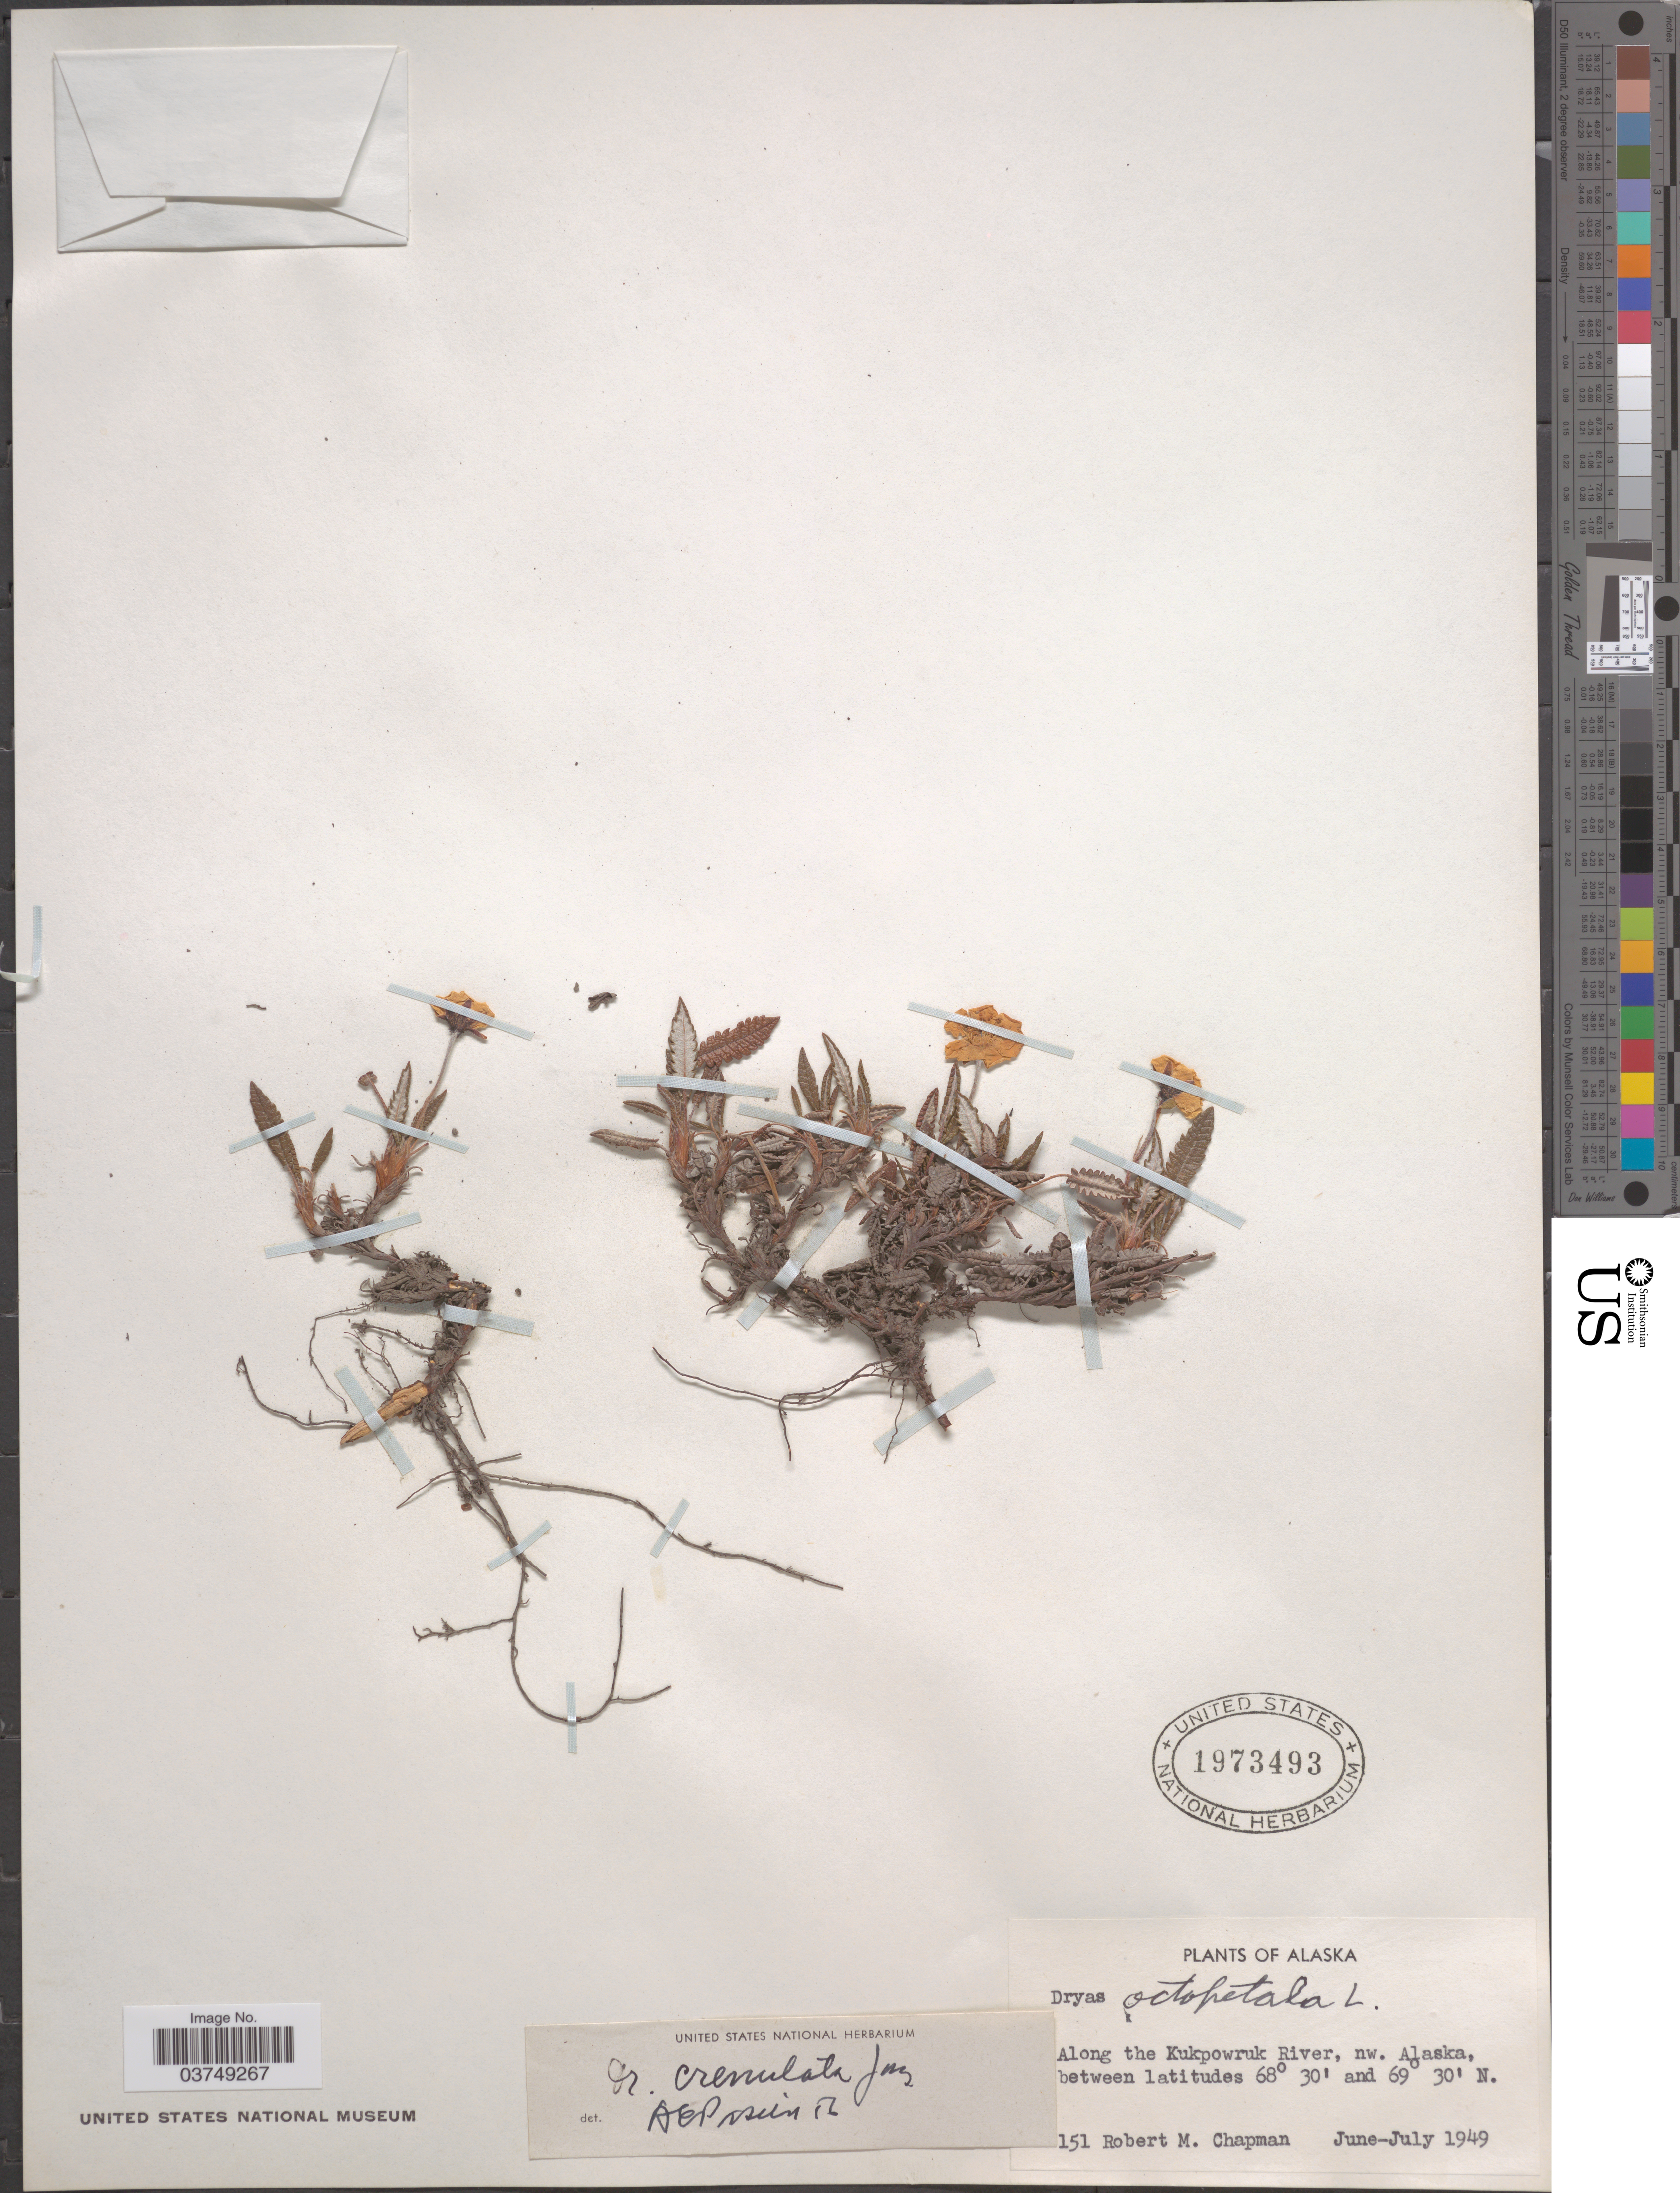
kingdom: Plantae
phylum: Tracheophyta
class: Magnoliopsida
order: Rosales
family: Rosaceae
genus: Dryas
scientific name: Dryas crenulata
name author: Juz.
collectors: R. M. Chapman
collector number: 151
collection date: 1949-06/1949-07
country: United States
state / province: Alaska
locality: Along the Kukpowruk River, nw. Alaska.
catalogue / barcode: US 1973493